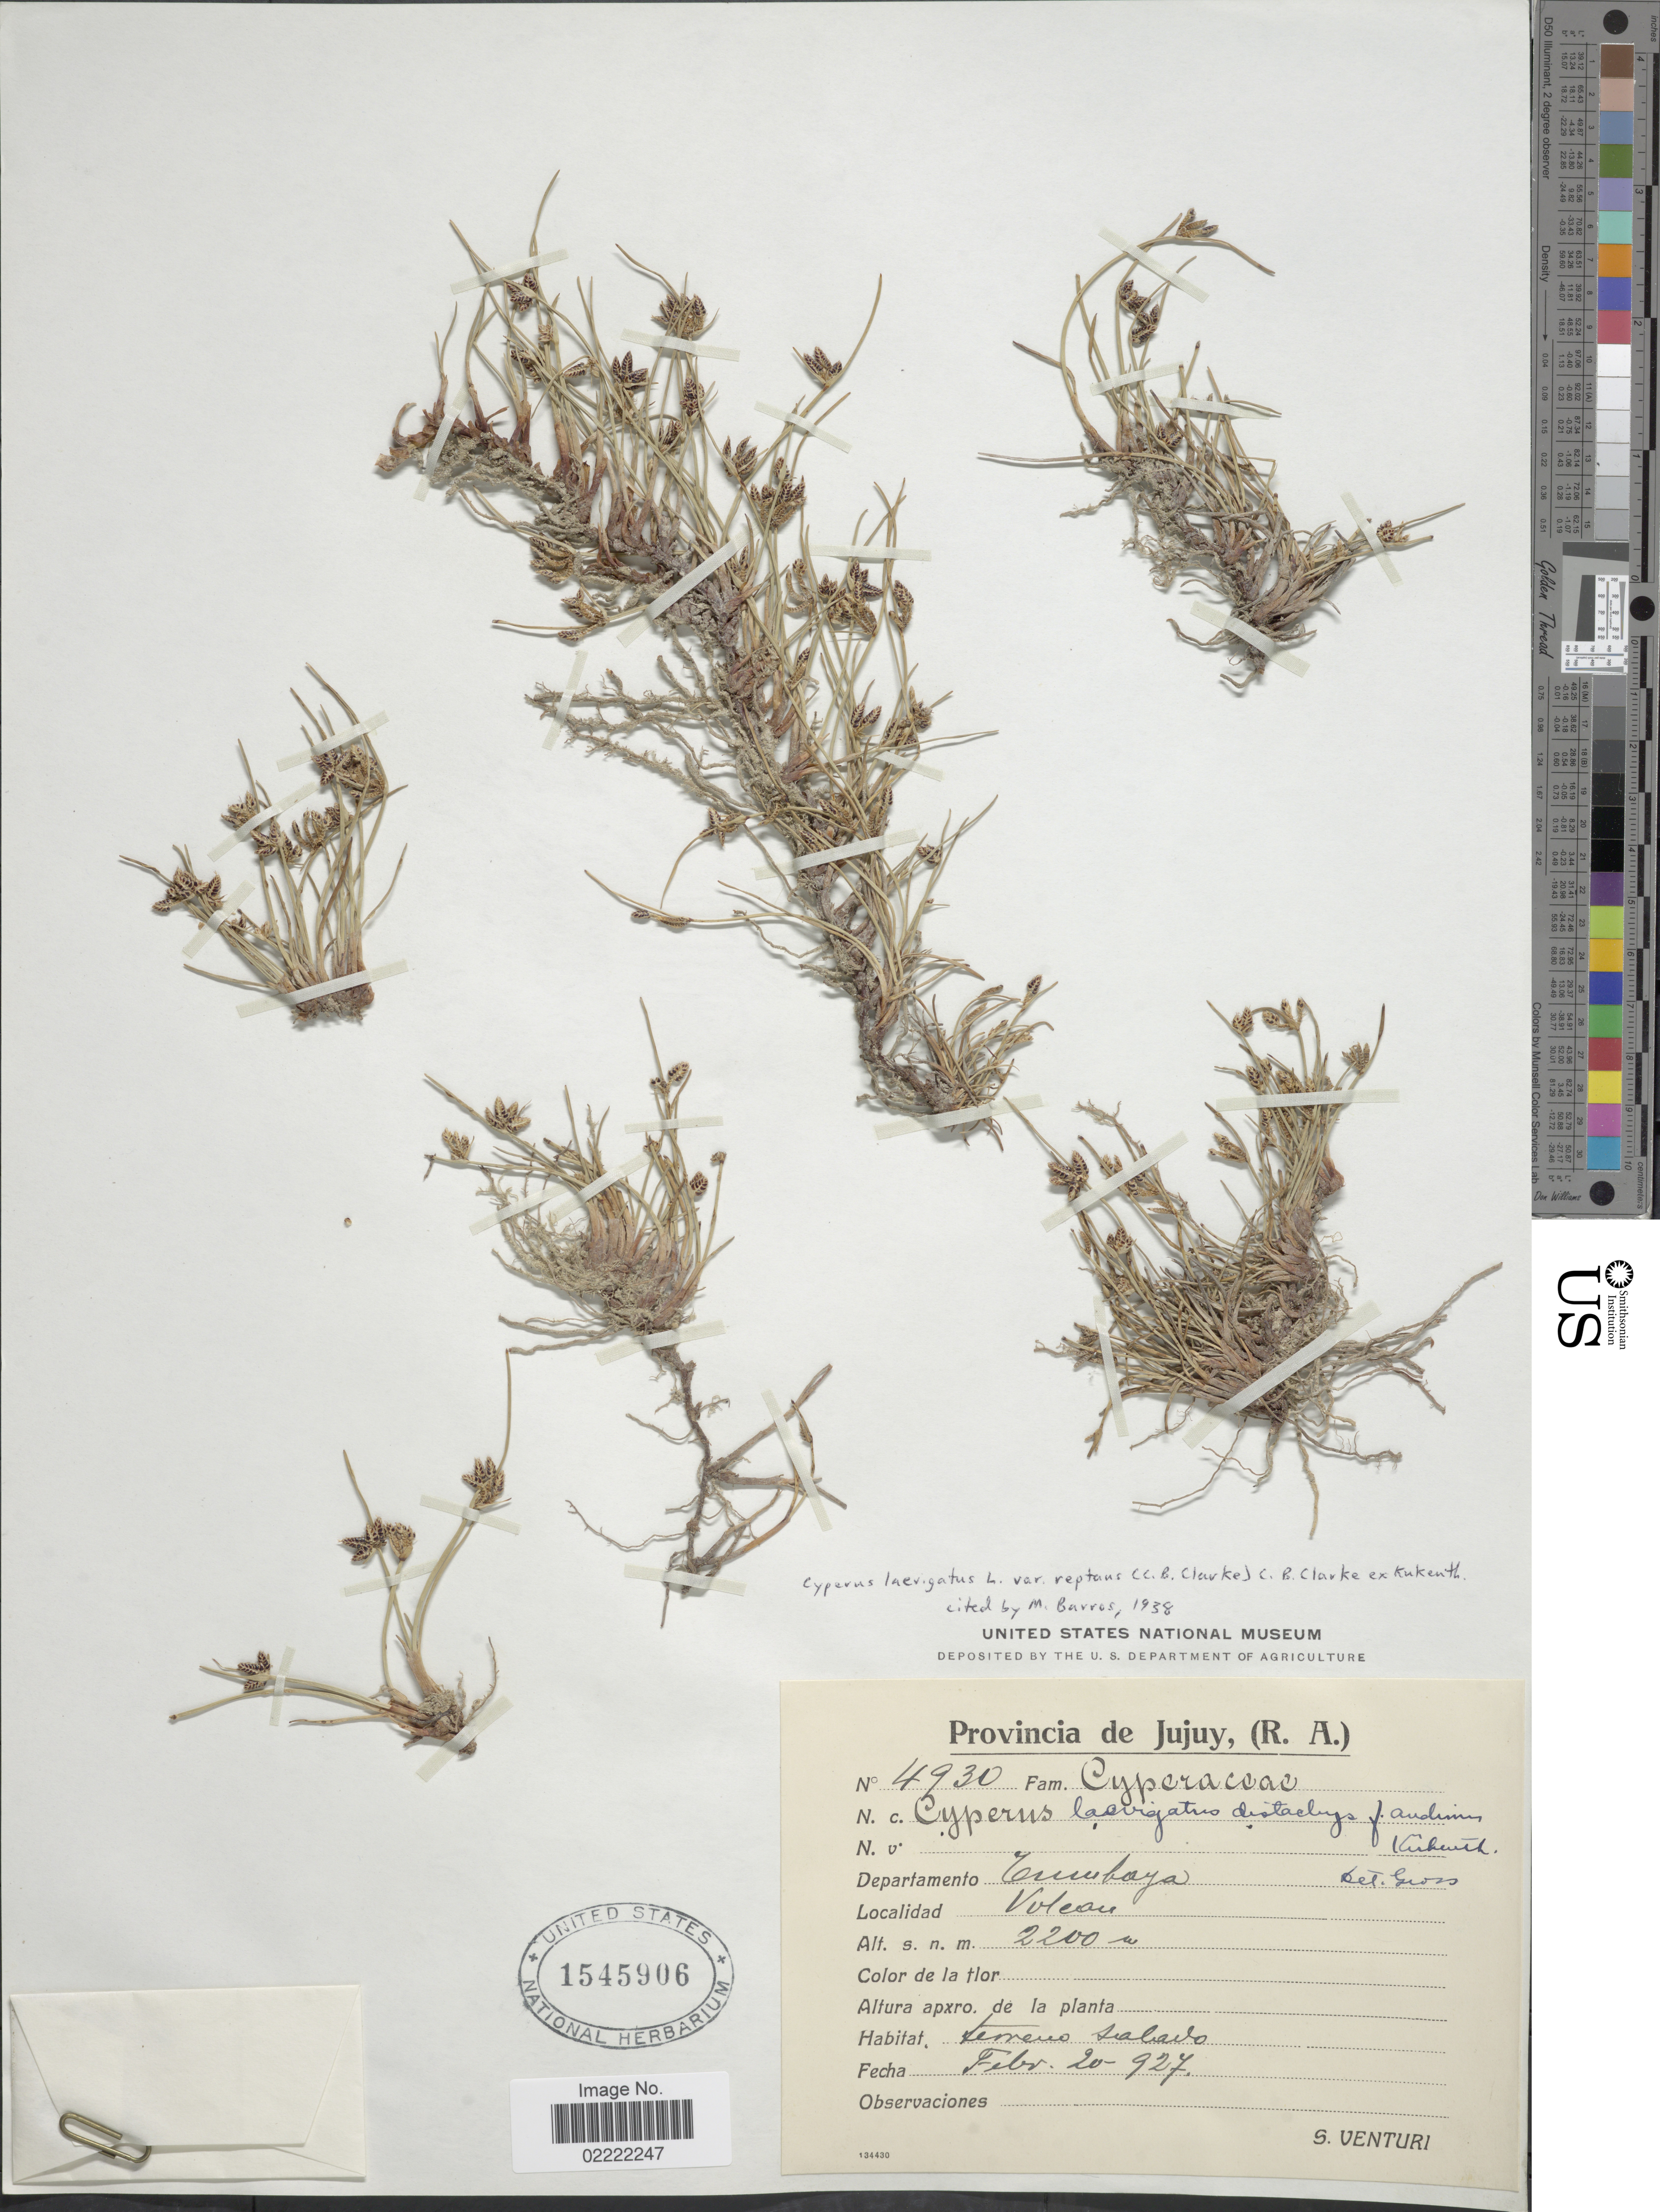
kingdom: Plantae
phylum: Tracheophyta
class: Liliopsida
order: Poales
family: Cyperaceae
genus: Cyperus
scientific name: Cyperus laevigatus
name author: L.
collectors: S. Venturi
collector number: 4930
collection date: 1927-02-20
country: Argentina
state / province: Jujuy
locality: (R.A.) Departamento Tumbaya. Volcan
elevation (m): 2200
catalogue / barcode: US 1545906